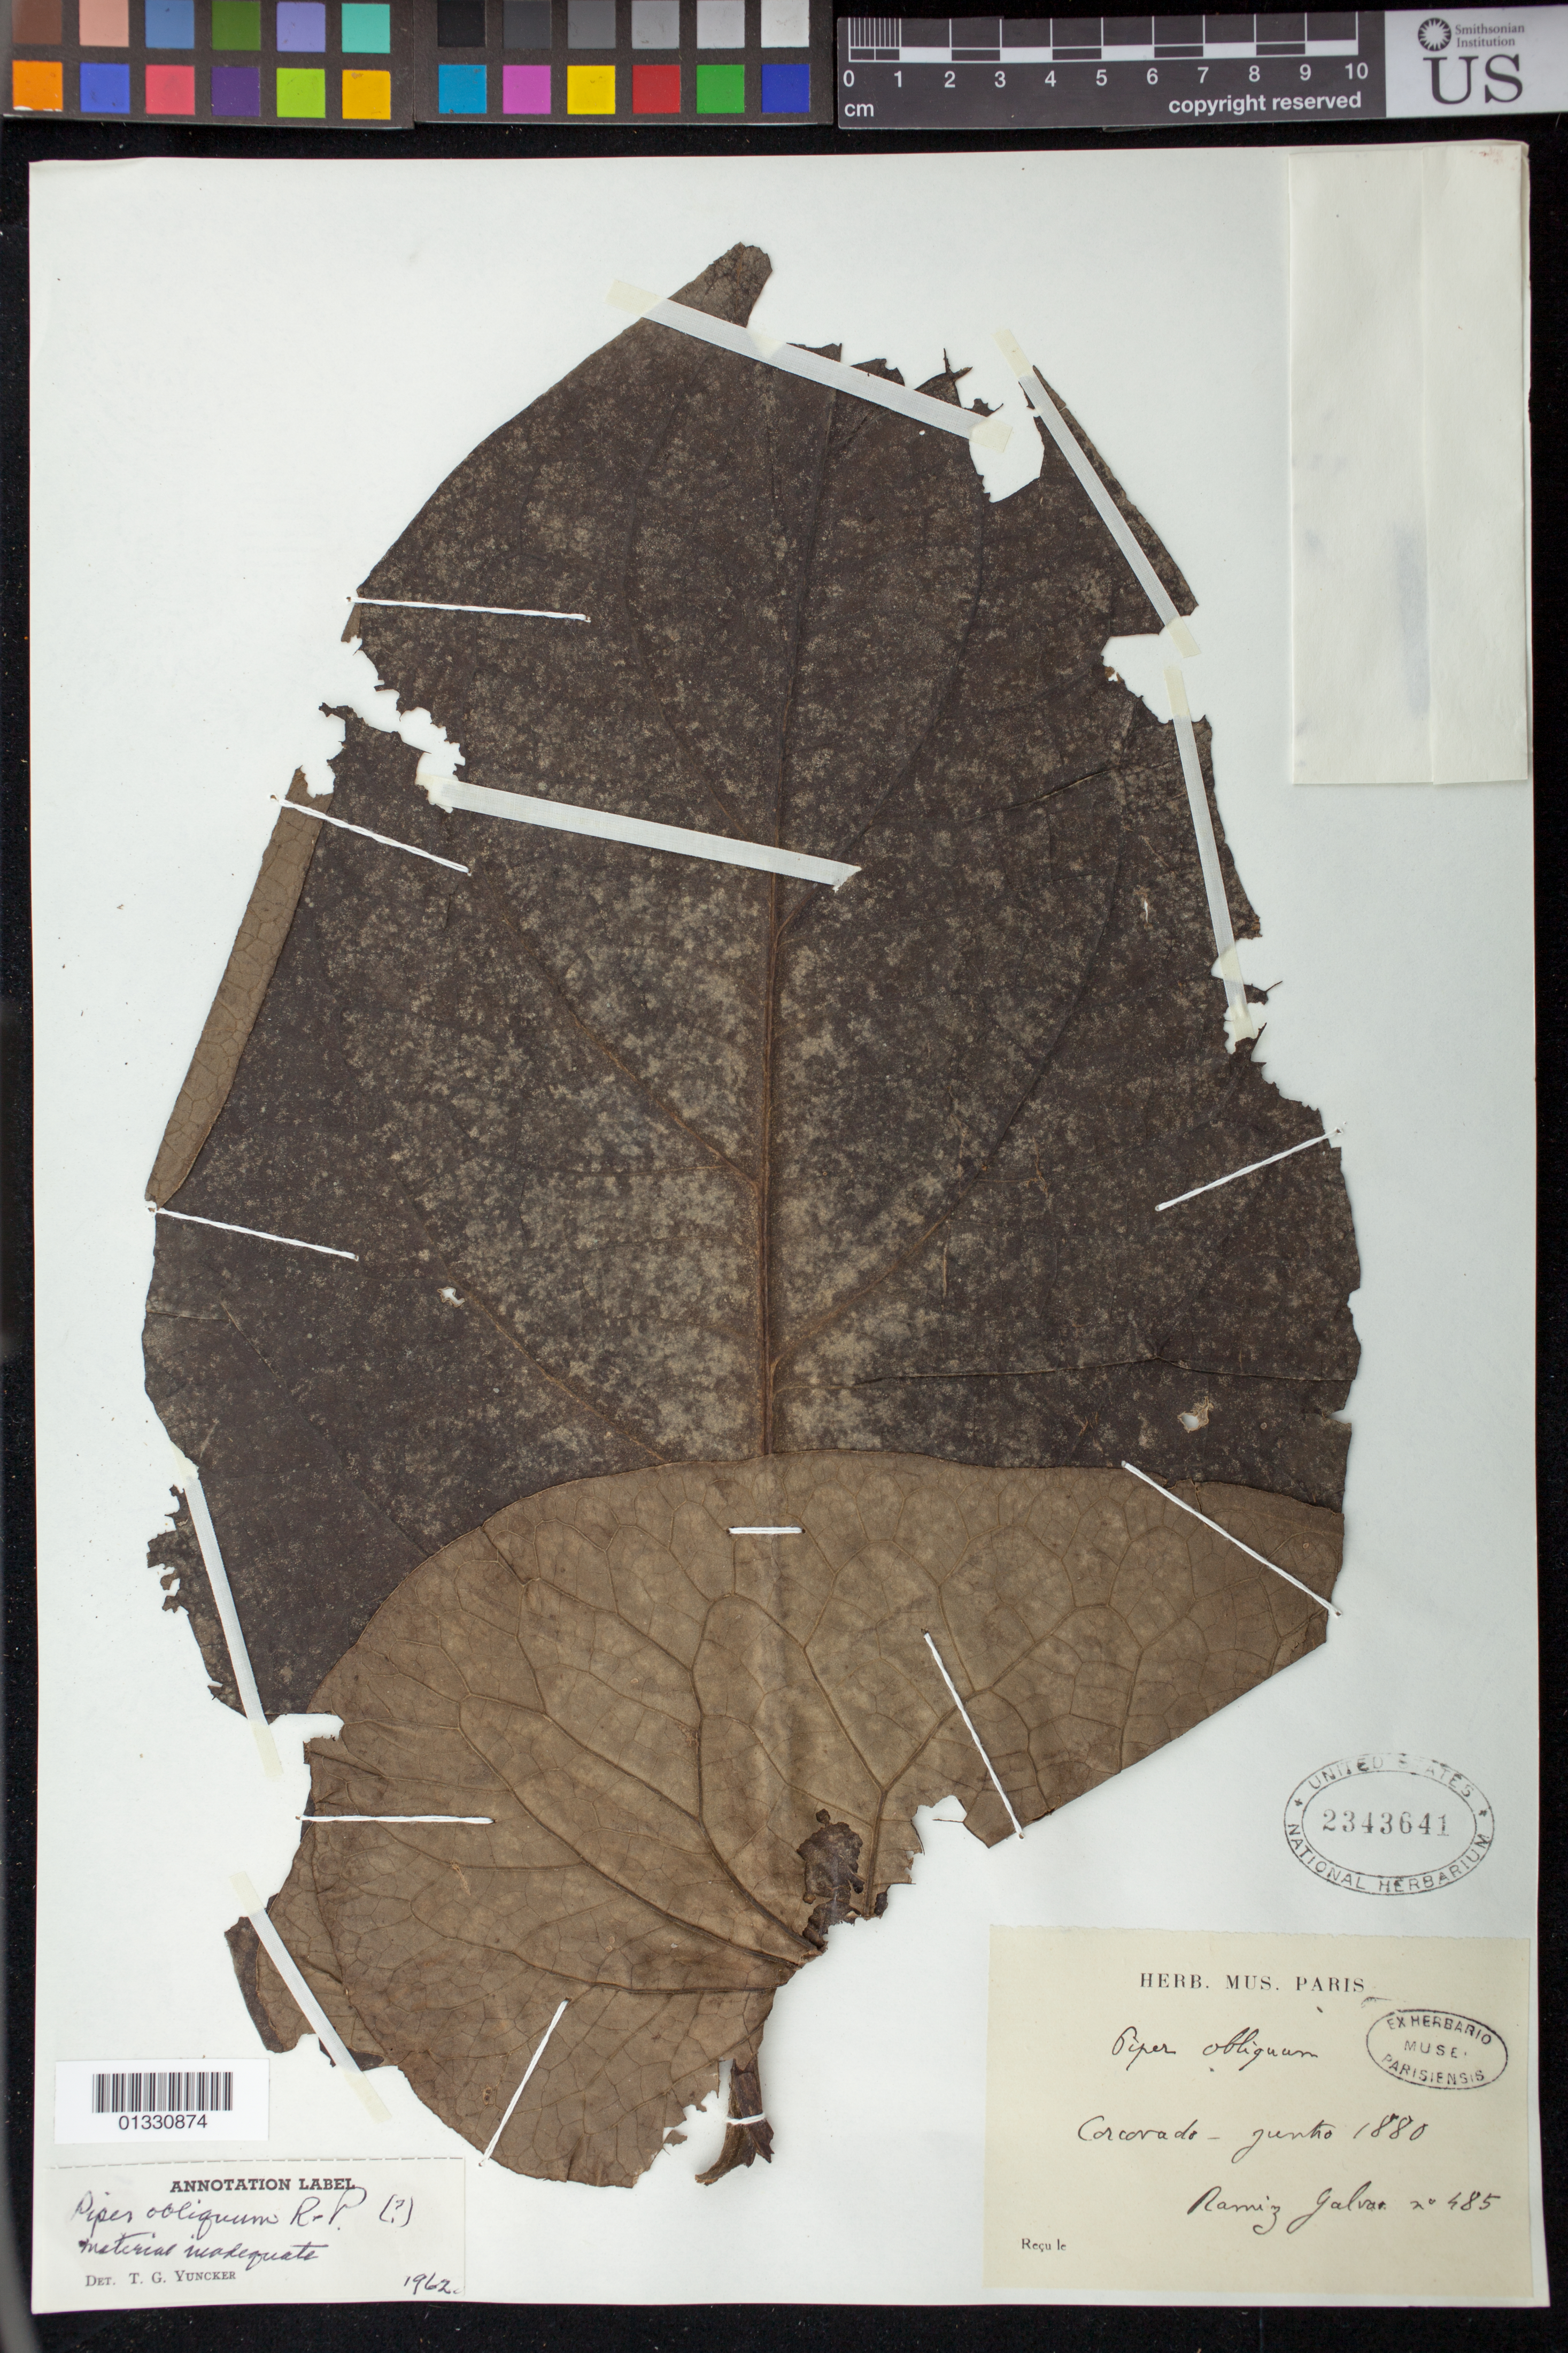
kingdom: Plantae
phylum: Tracheophyta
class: Magnoliopsida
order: Piperales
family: Piperaceae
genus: Piper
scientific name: Piper obliquum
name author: Ruiz & Pav.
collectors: R. Galvan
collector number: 485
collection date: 1880-06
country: Brazil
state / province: Rio de Janeiro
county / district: Rio de Janeiro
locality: Corcovado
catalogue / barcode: US 2343641